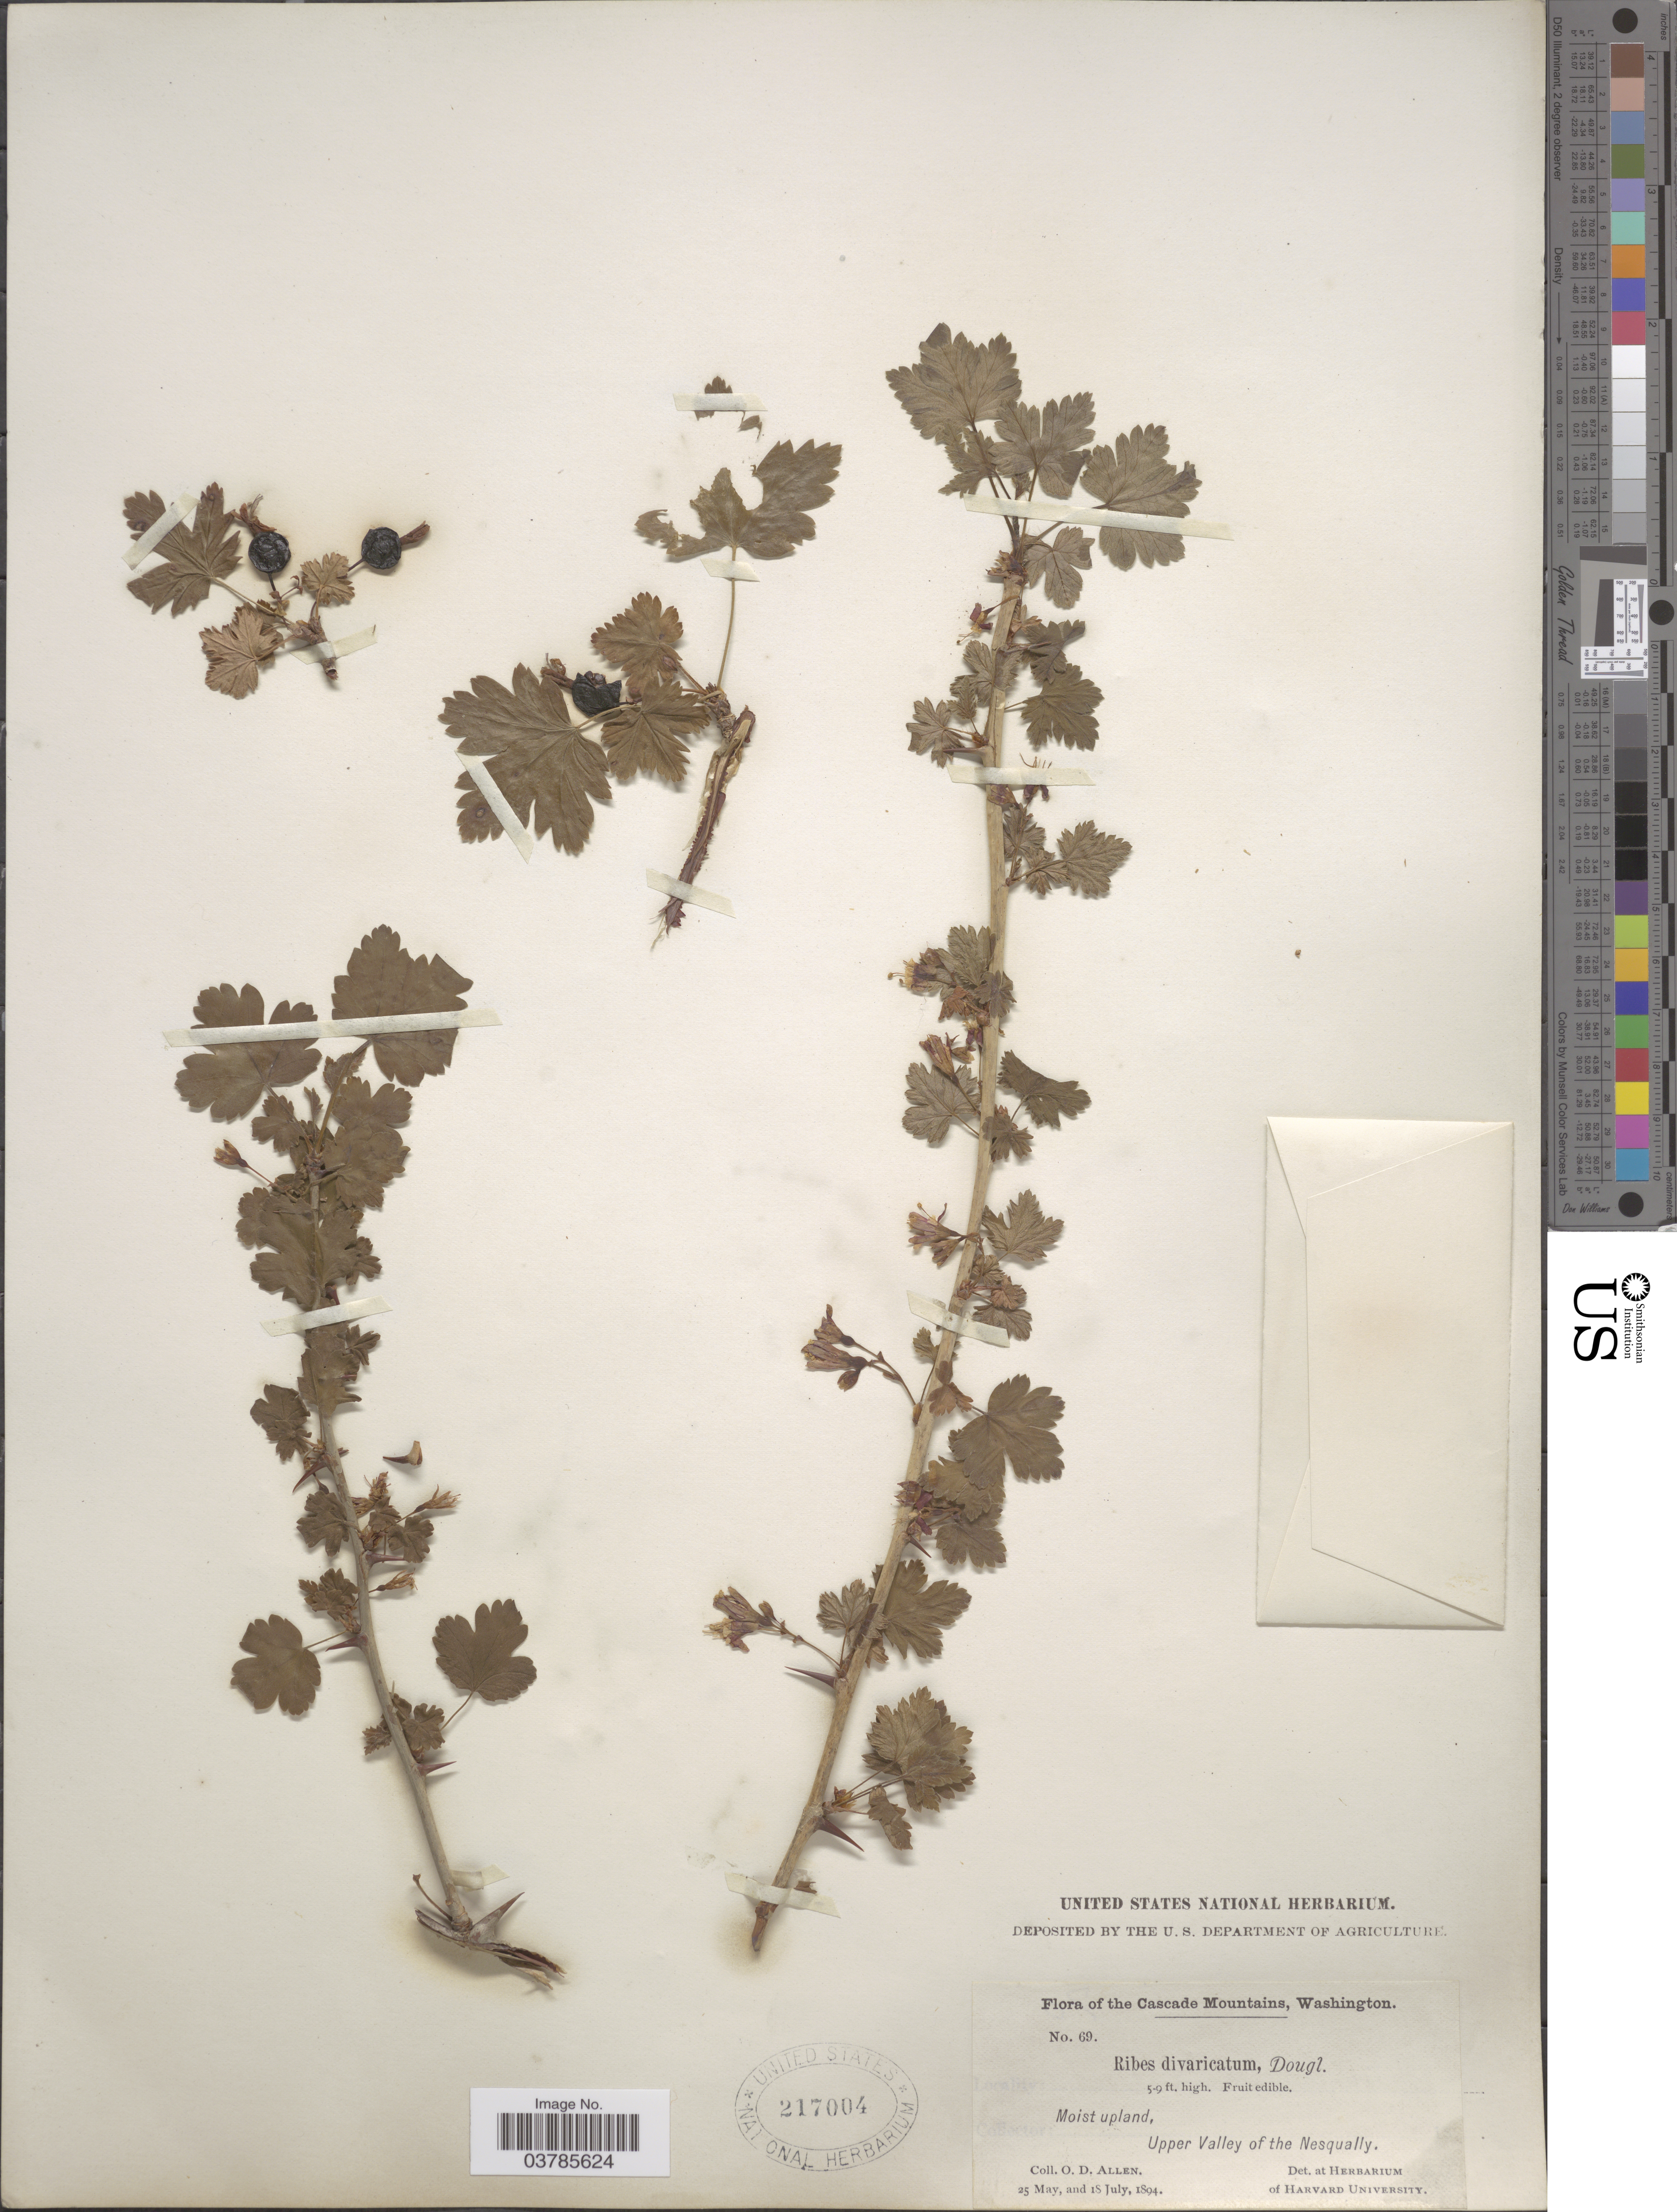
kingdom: Plantae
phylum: Tracheophyta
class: Magnoliopsida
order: Saxifragales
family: Grossulariaceae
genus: Ribes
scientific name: Ribes divaricatum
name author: Douglas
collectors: O. D. Allen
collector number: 69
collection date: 1894-05-25/1894-07-18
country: United States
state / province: Washington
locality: Cascade Mountains. Upper Valley of the Nesqually.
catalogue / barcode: US 217004